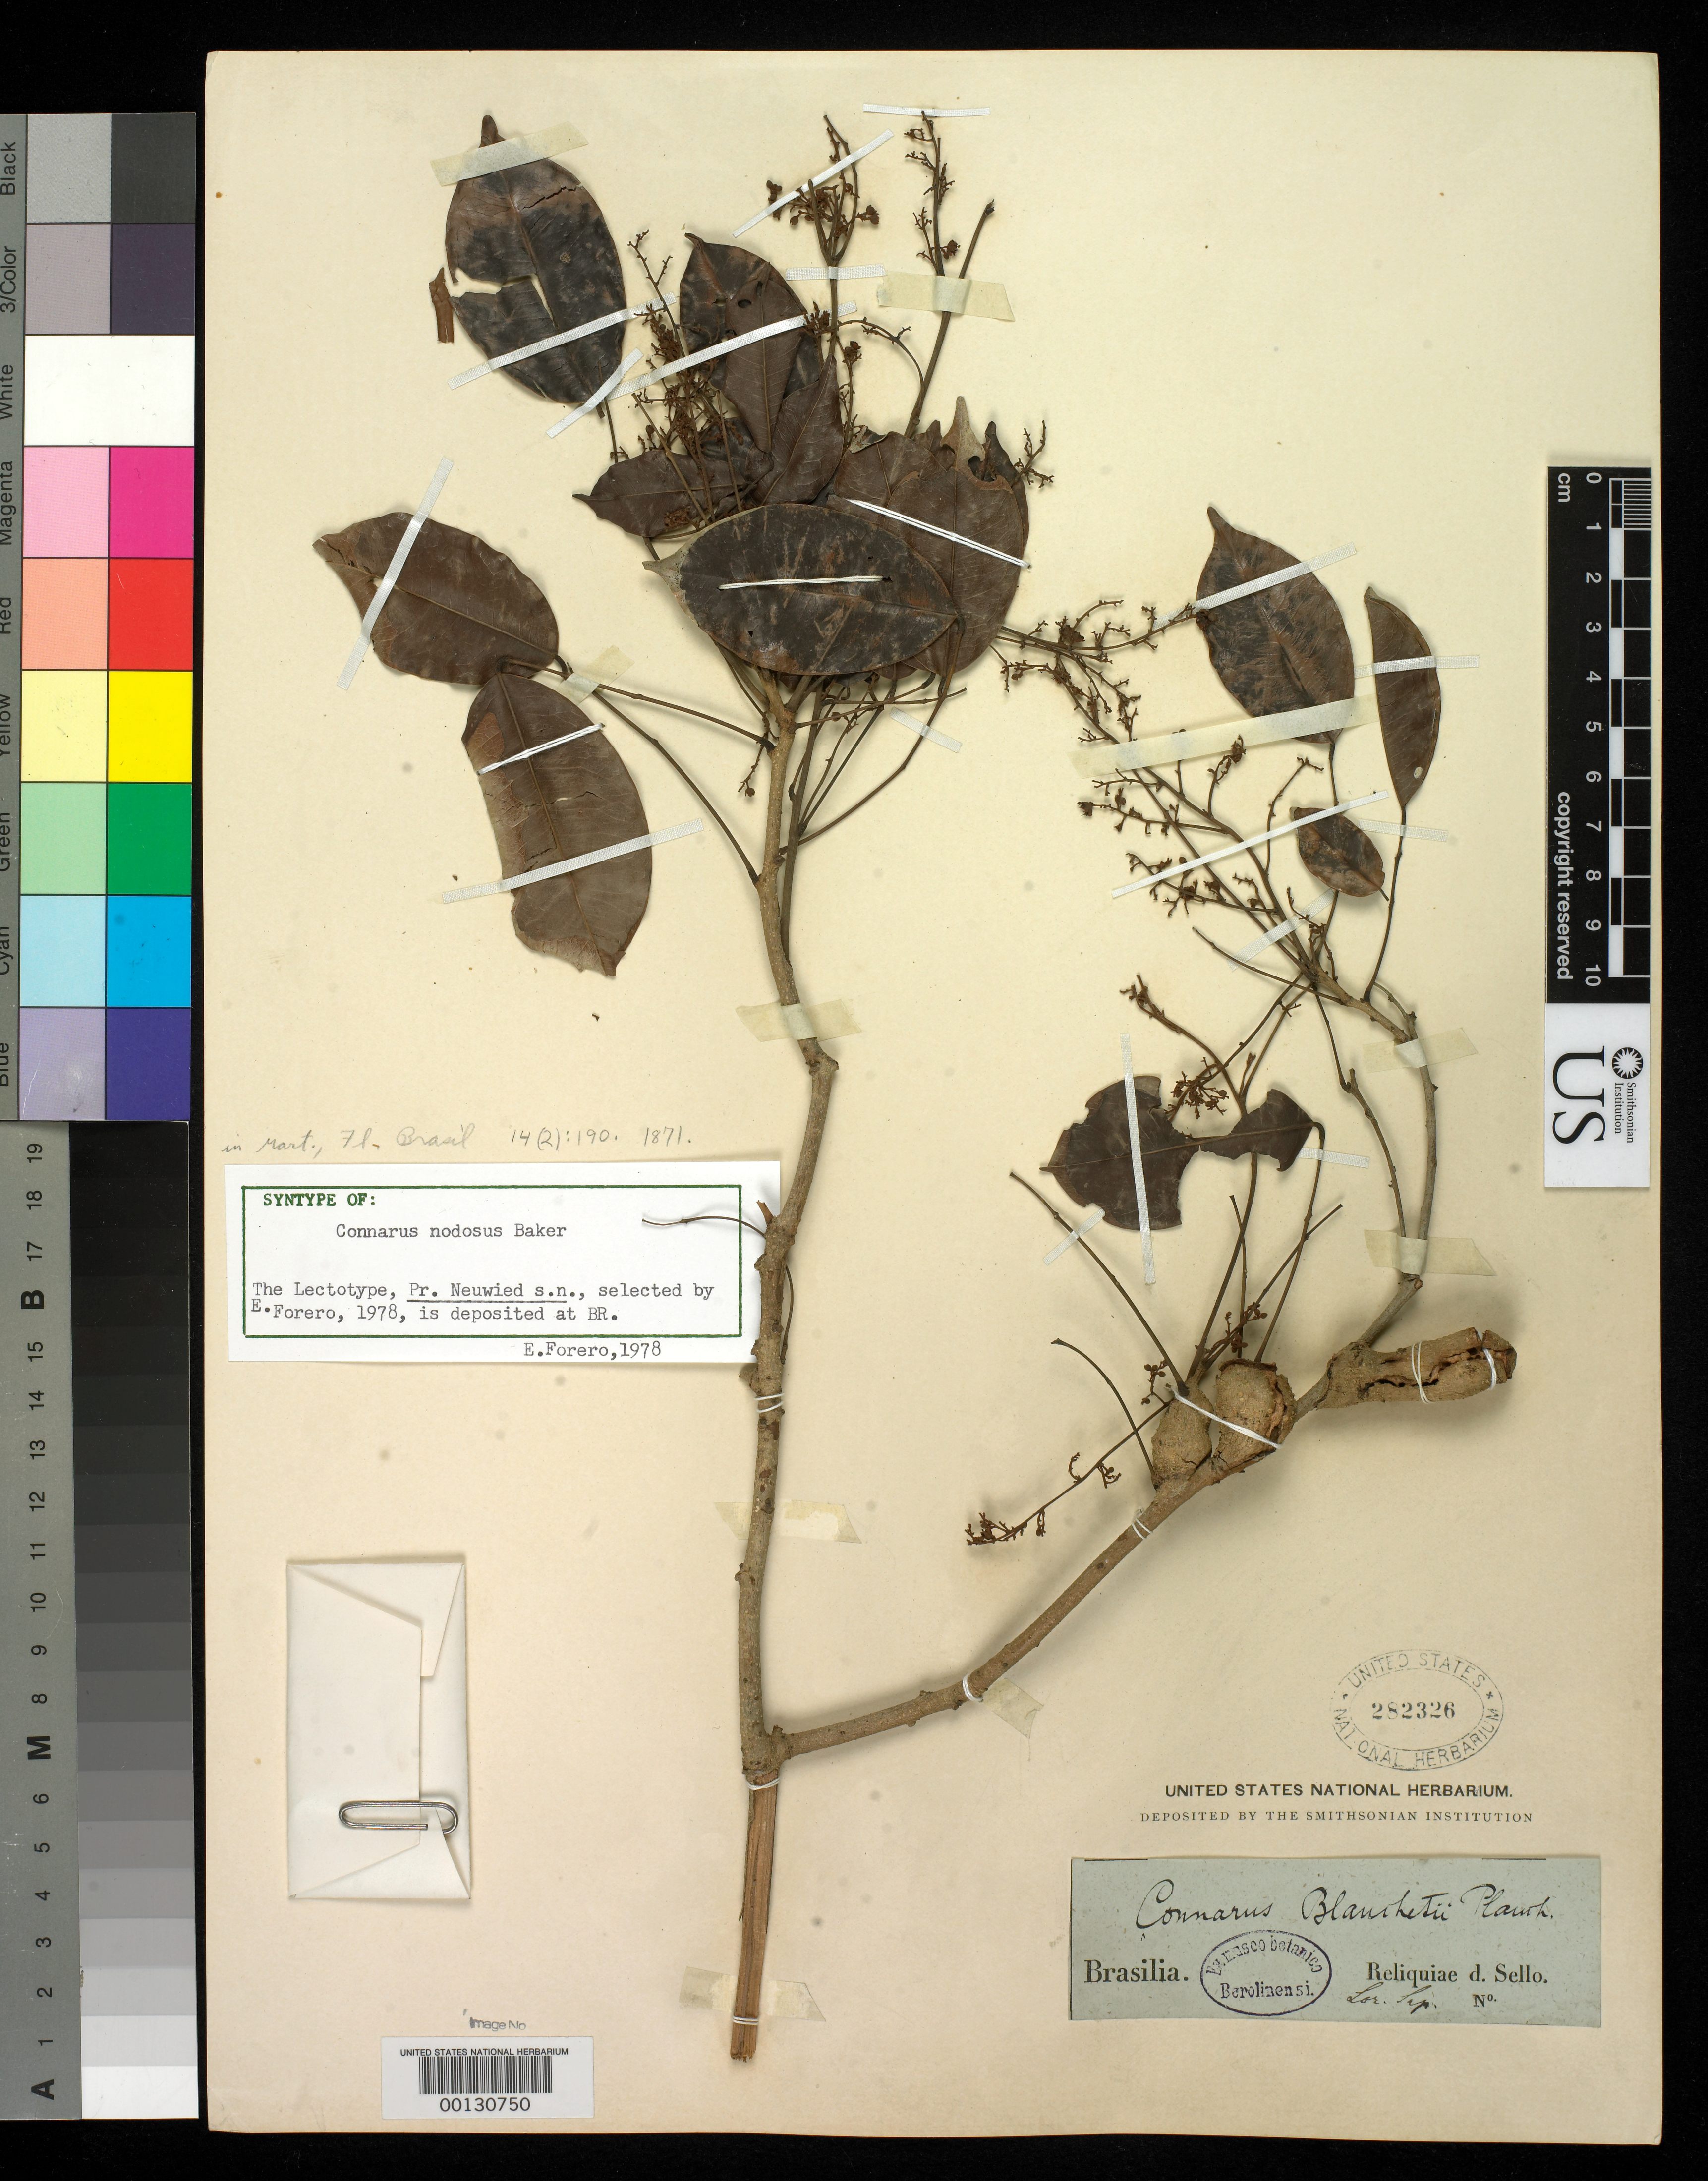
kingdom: Plantae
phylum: Tracheophyta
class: Magnoliopsida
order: Oxalidales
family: Connaraceae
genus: Connarus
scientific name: Connarus nodosus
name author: Baker in Mart.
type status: Syntype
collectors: F. Sellow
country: Brazil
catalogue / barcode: US 282326